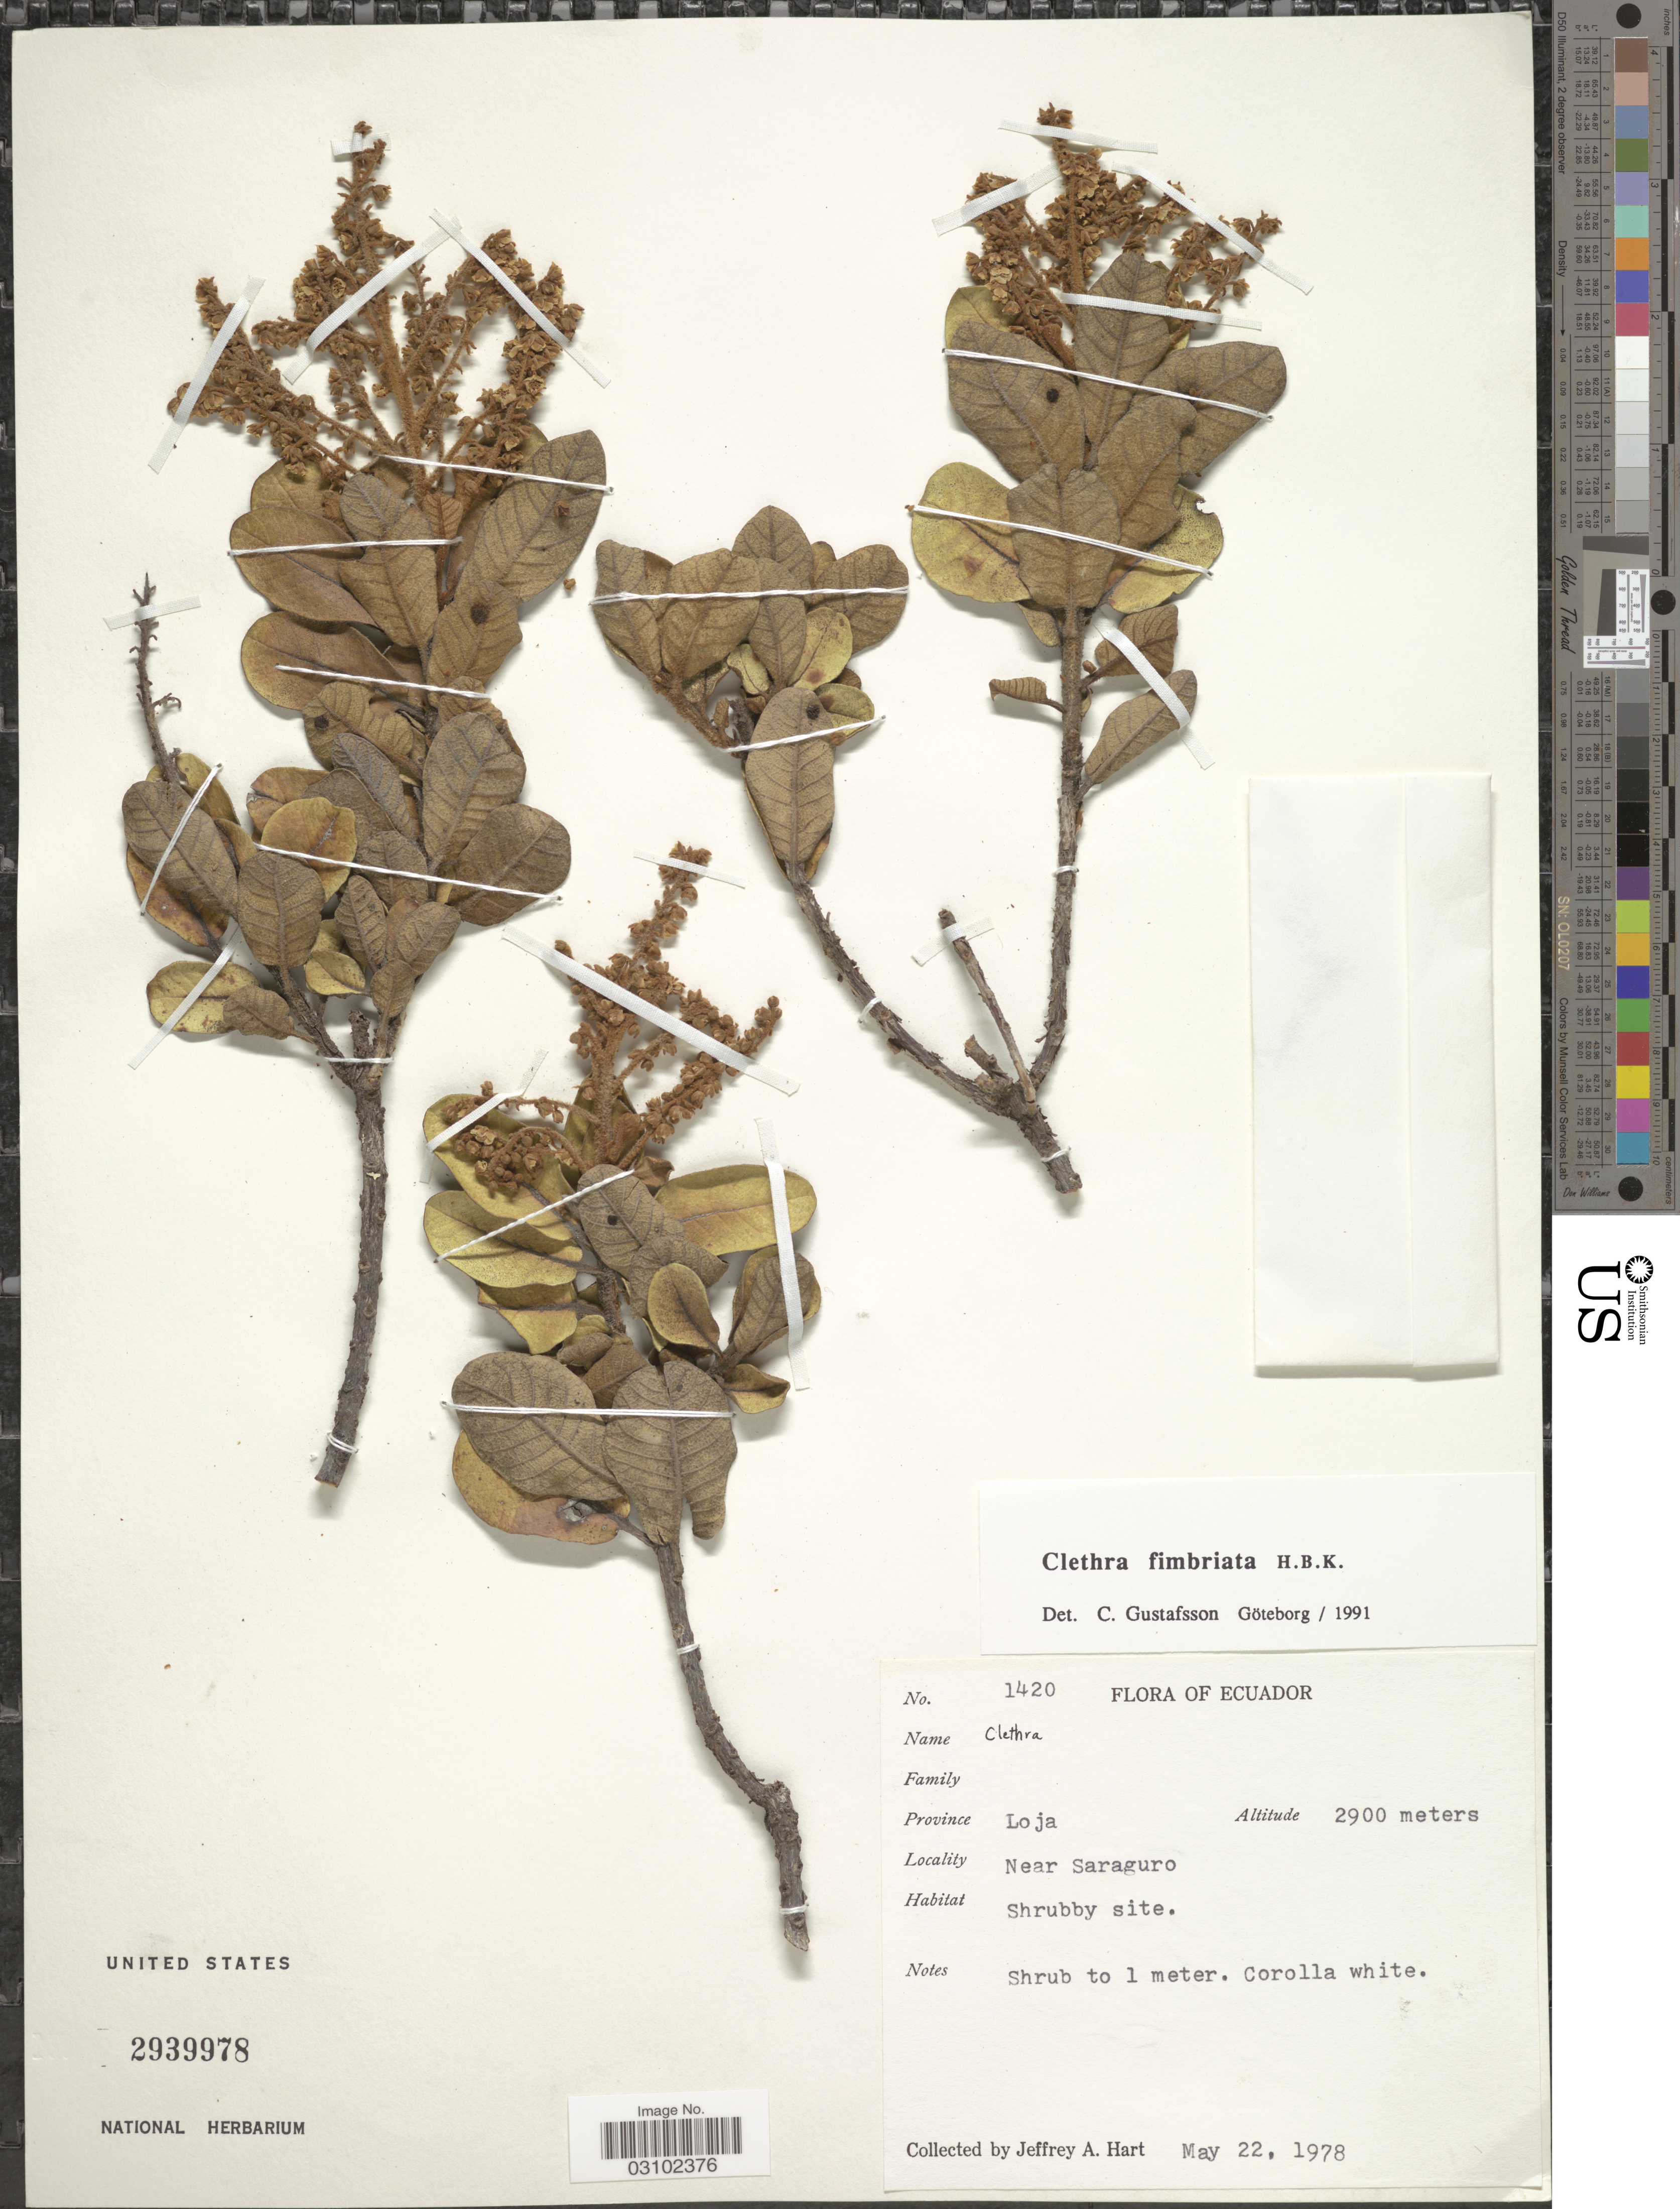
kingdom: Plantae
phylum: Tracheophyta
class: Magnoliopsida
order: Ericales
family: Clethraceae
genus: Clethra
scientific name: Clethra fimbriata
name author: Kunth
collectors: J. A. Hart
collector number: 1420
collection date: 1978-05-22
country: Ecuador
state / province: Loja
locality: Near Saraguro.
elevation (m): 2900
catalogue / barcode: US 2939978